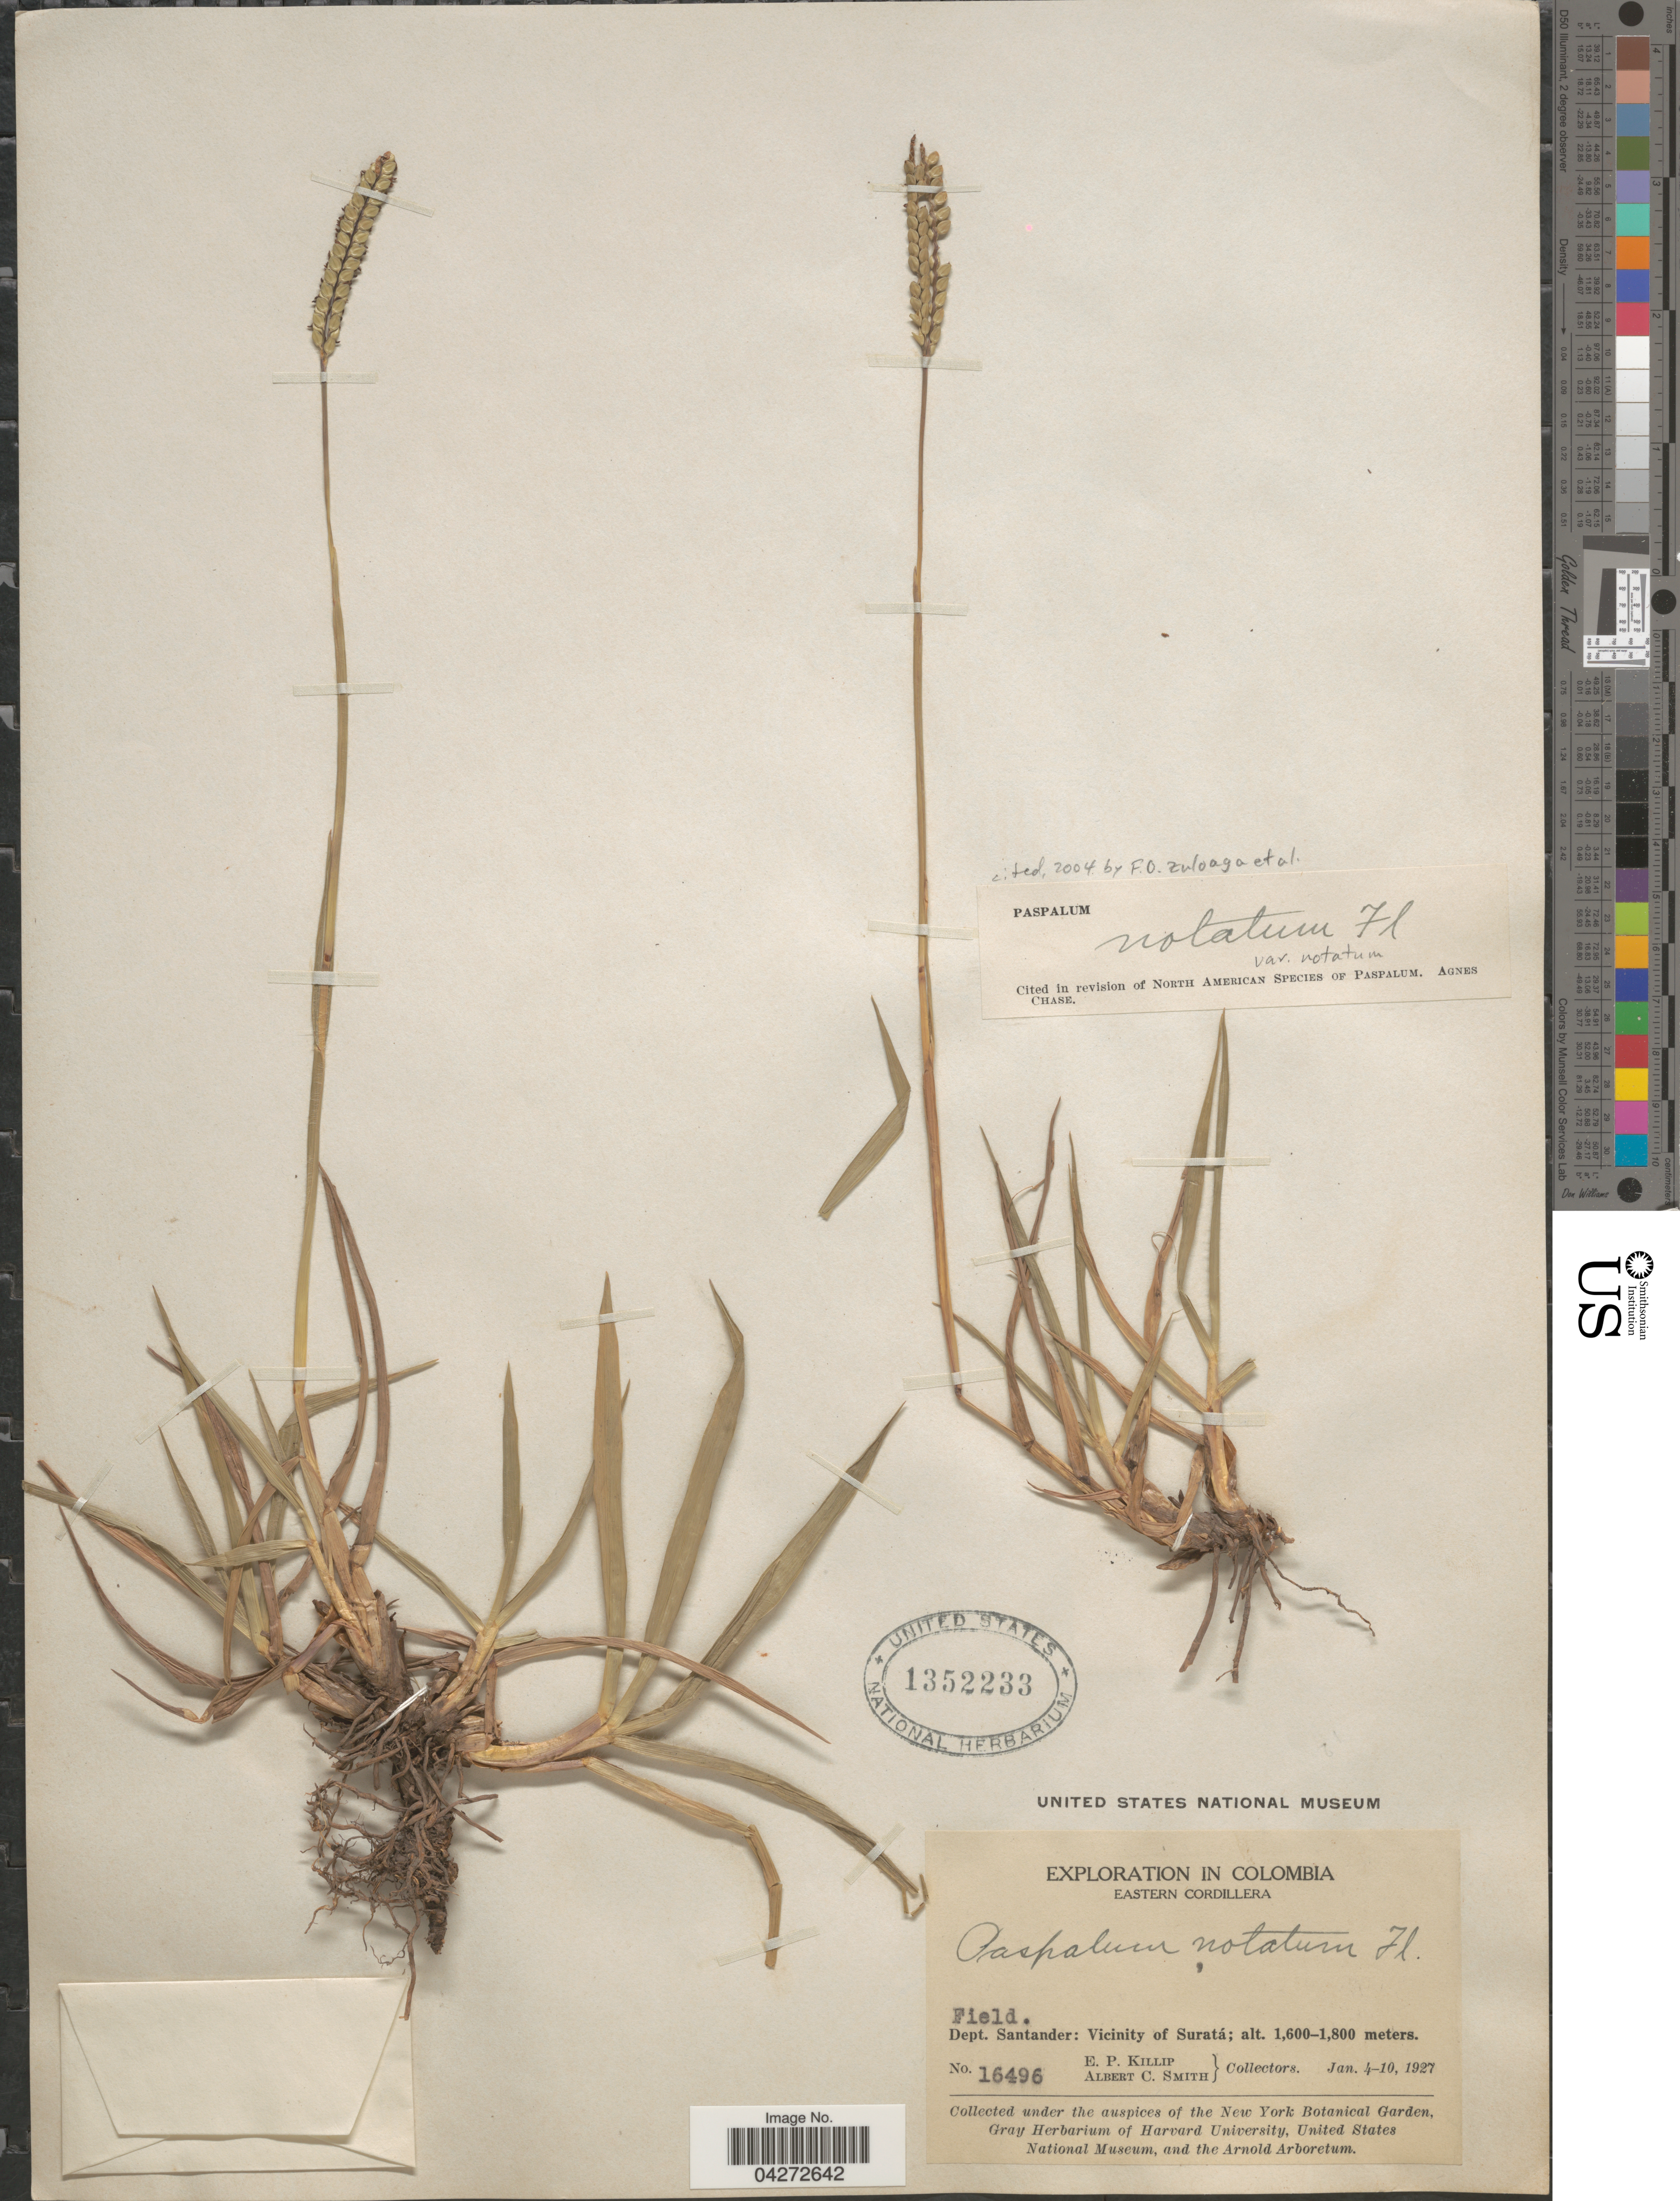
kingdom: Plantae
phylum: Tracheophyta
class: Liliopsida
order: Poales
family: Poaceae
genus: Paspalum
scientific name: Paspalum notatum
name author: Flüggé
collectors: E. P. Killip & A. C. Smith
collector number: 16496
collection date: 1927-01-04/1927-01-10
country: Colombia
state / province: Santander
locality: Exploration in Colombia. Eastern Cordillera. Dept. Santander: Vicinity of Suratá.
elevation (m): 1600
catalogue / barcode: US 1352233